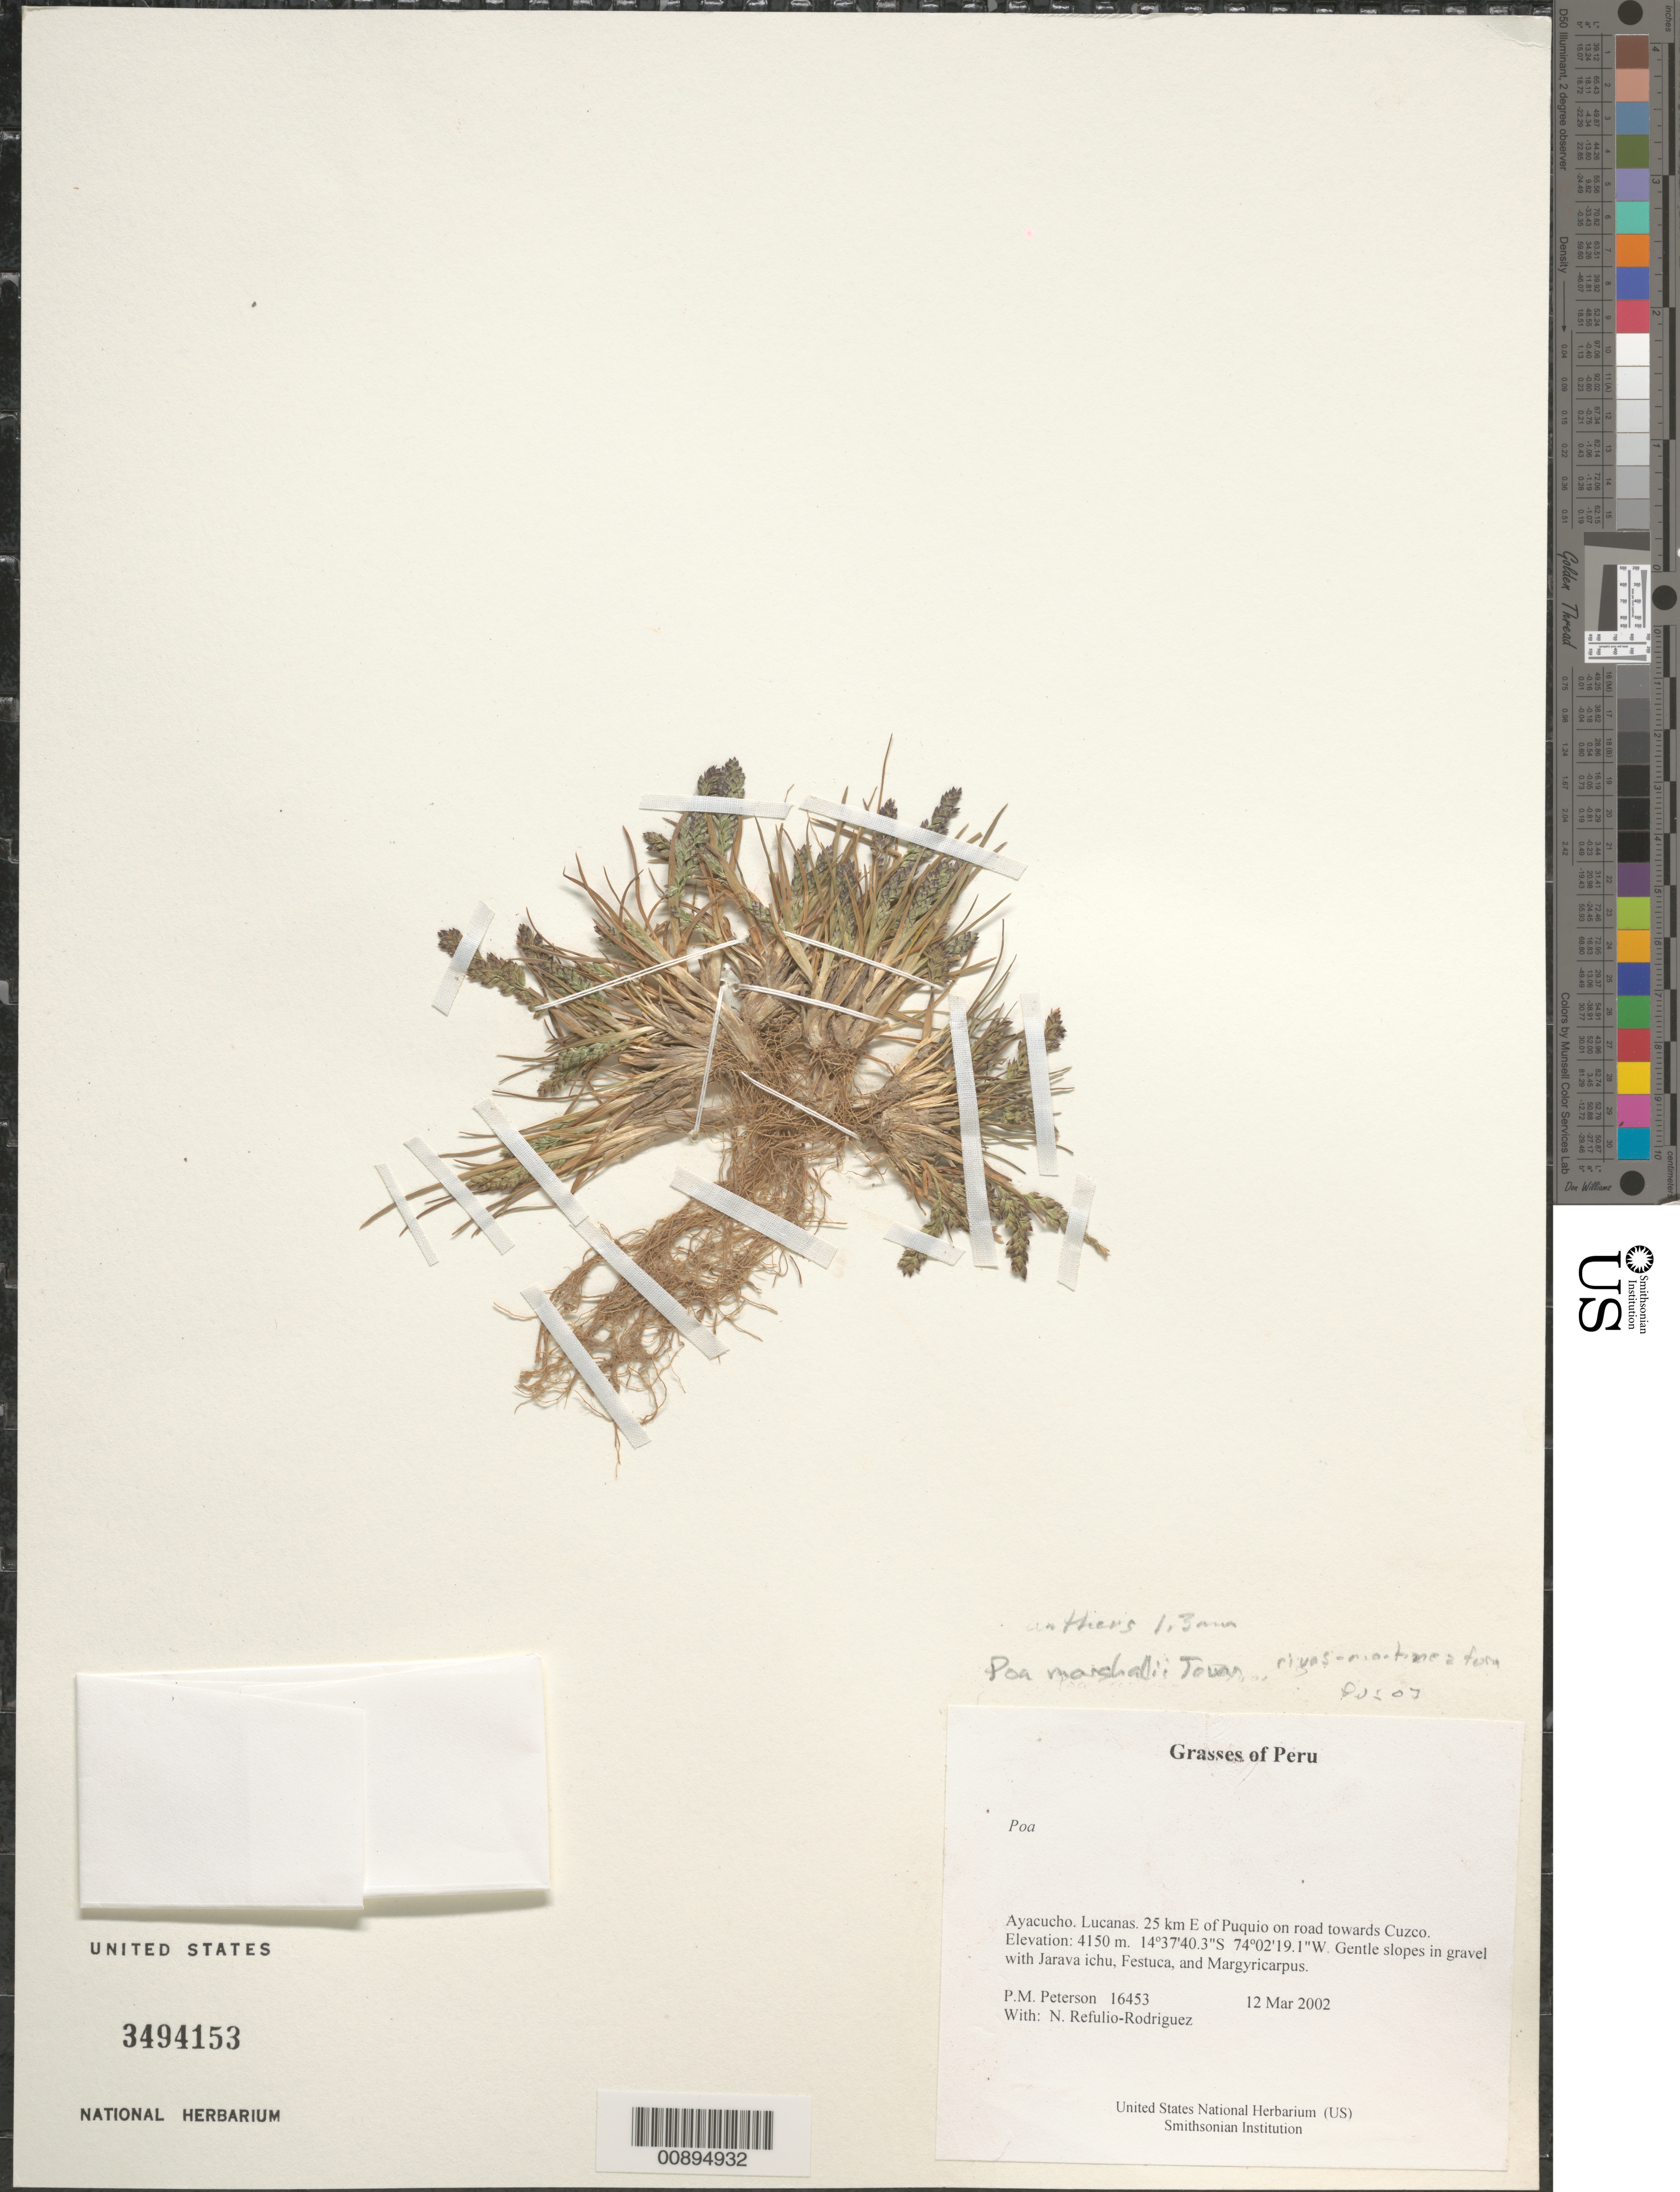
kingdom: Plantae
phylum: Tracheophyta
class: Liliopsida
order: Poales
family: Poaceae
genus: Poa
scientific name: Poa marshallii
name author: Tovar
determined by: Soreng, Robert J., Research Associate (BOT), Smithsonian Institution - National Museum of Natural History (UNITED STATES)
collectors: P. M. Peterson & N. Refulio-Rodríguez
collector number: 16453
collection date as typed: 12 Mar 2002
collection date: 2002-03-12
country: Peru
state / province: Ayacucho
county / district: Lucanas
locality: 25 km E of Puquio on road towards Cuzco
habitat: Gentle slopes in gravel with ~Jarava ichu, Festuca, and Margyricarpus~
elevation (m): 4150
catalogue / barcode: US 3494153